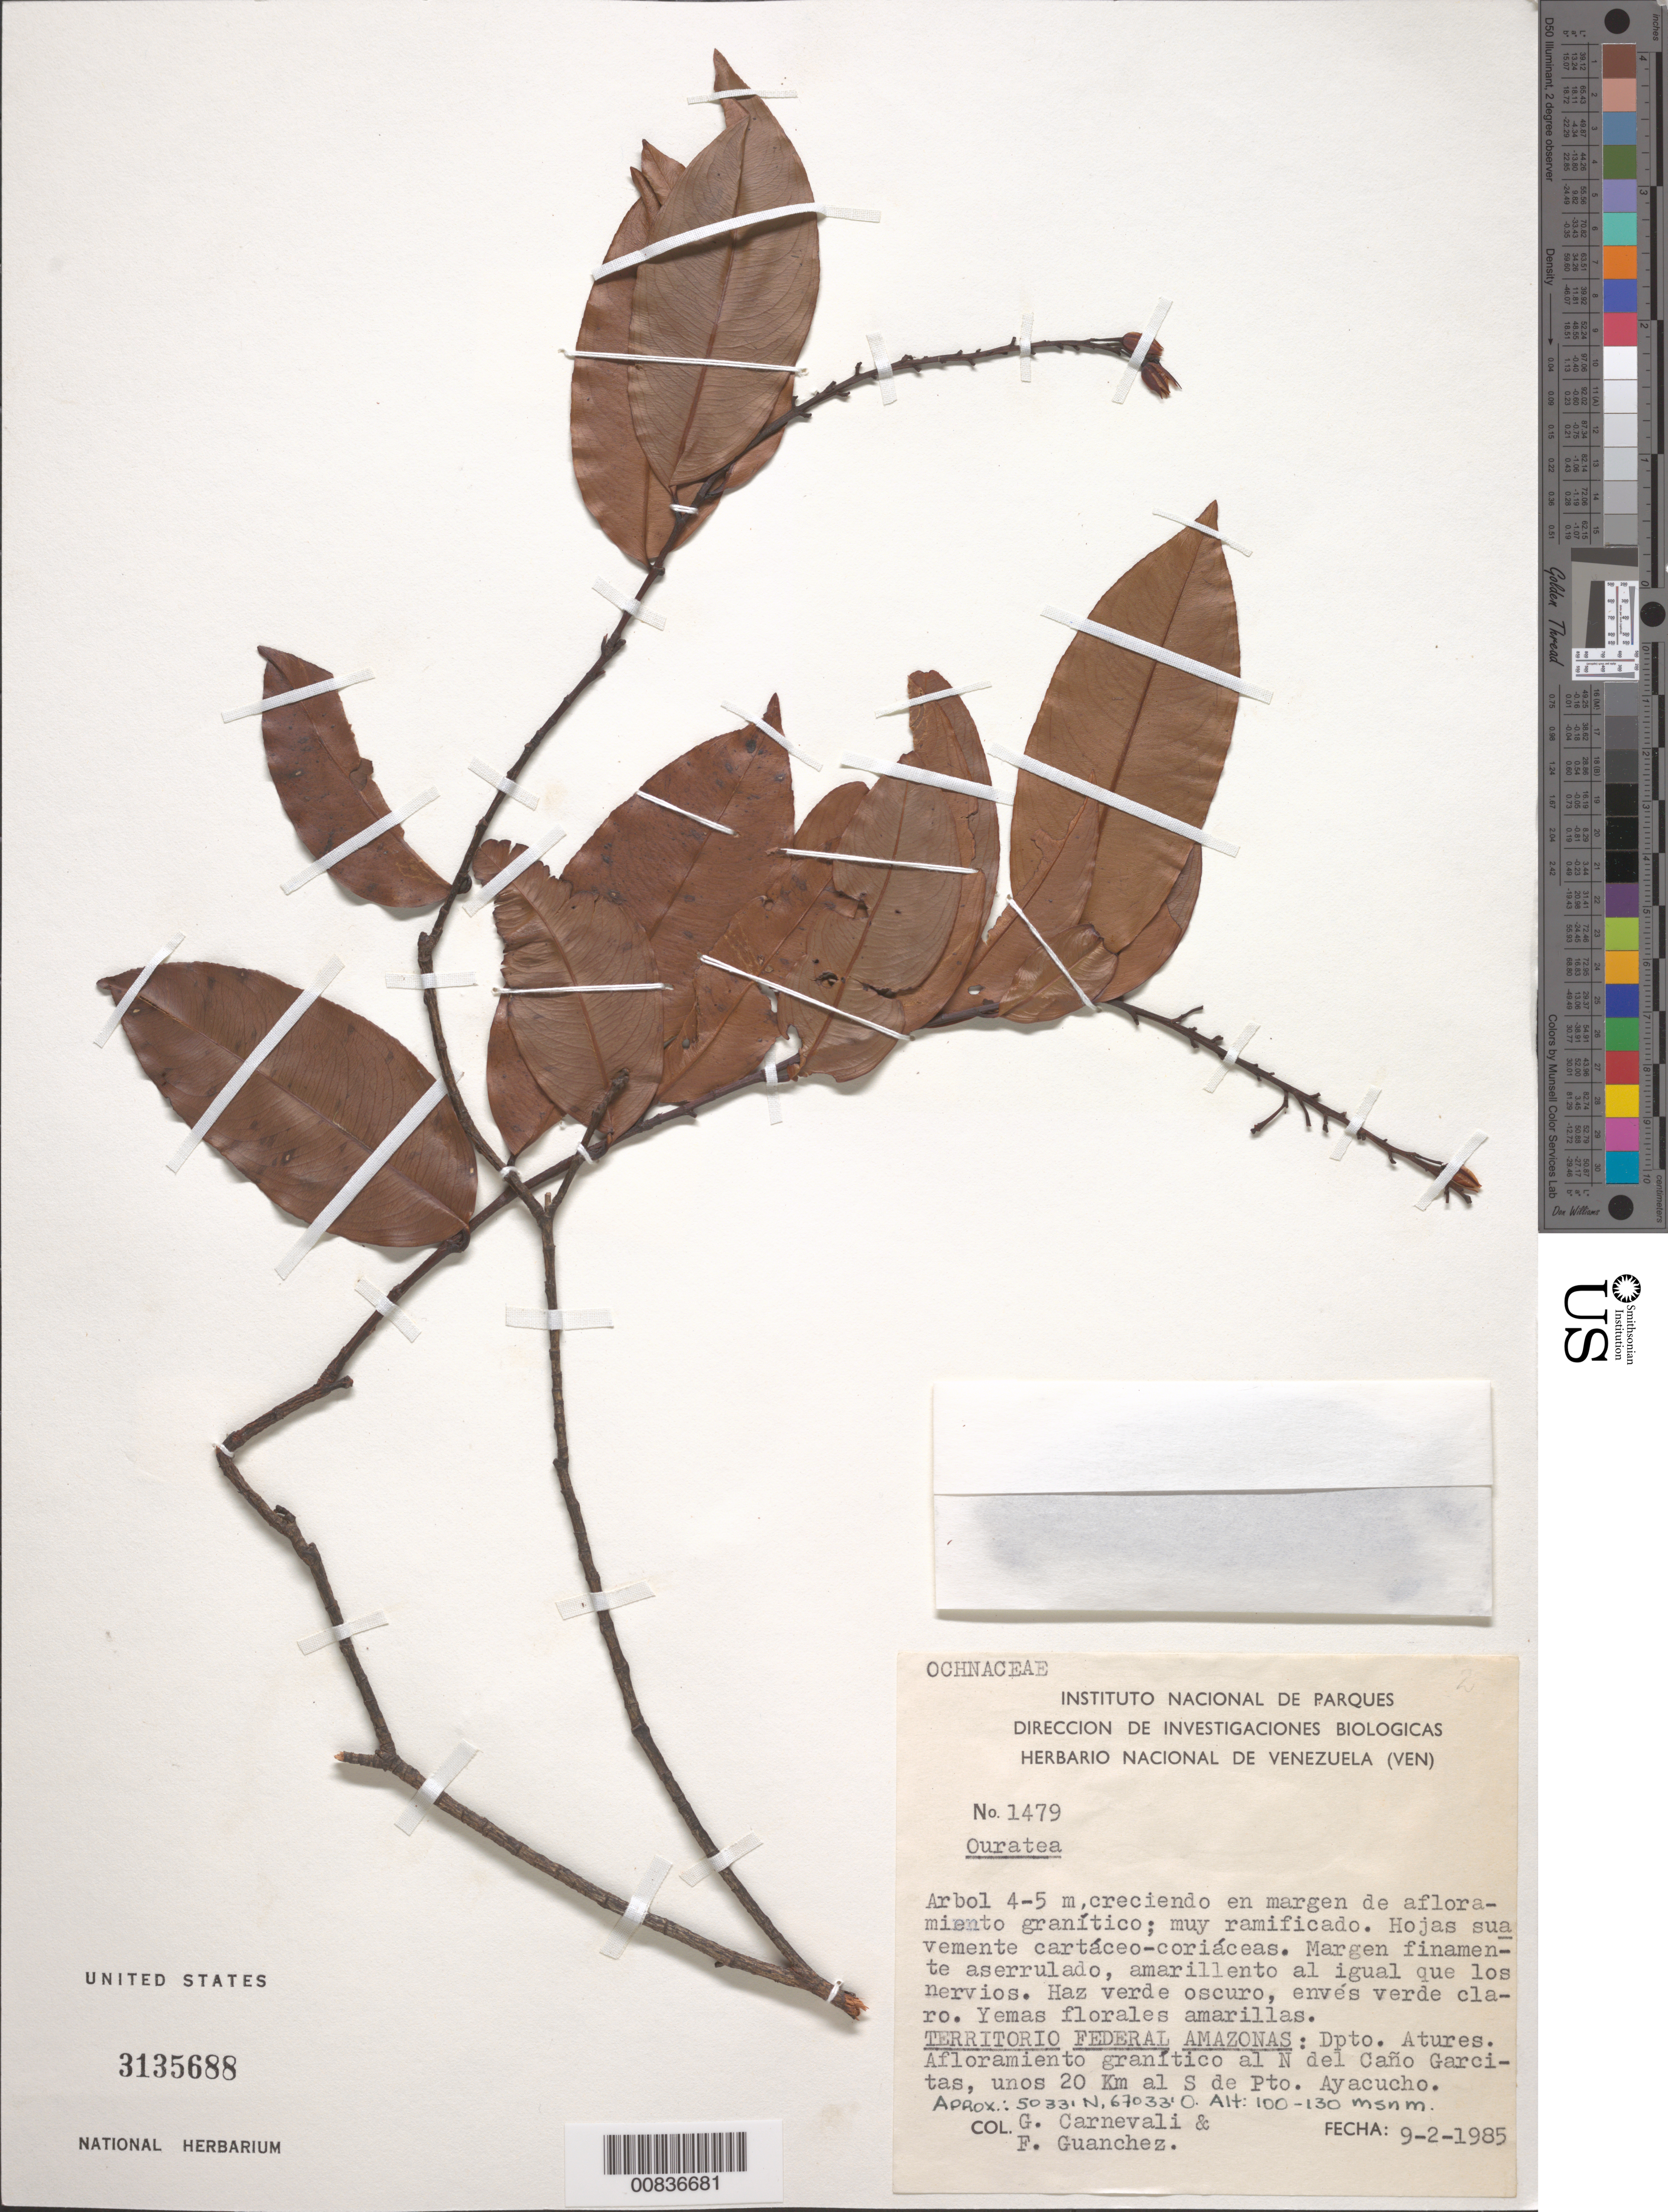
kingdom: Plantae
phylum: Tracheophyta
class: Magnoliopsida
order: Malpighiales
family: Ochnaceae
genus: Ouratea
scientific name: Ouratea sp.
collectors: G. Carnevali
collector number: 1479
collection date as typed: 9-Feb-85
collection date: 1985-02-09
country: Venezuela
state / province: Amazonas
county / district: Atures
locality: Puerto Ayacucho, 20 km S of, N del Caño Garcitas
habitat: Margen de afloramiento granitico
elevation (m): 100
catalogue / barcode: US 3135688